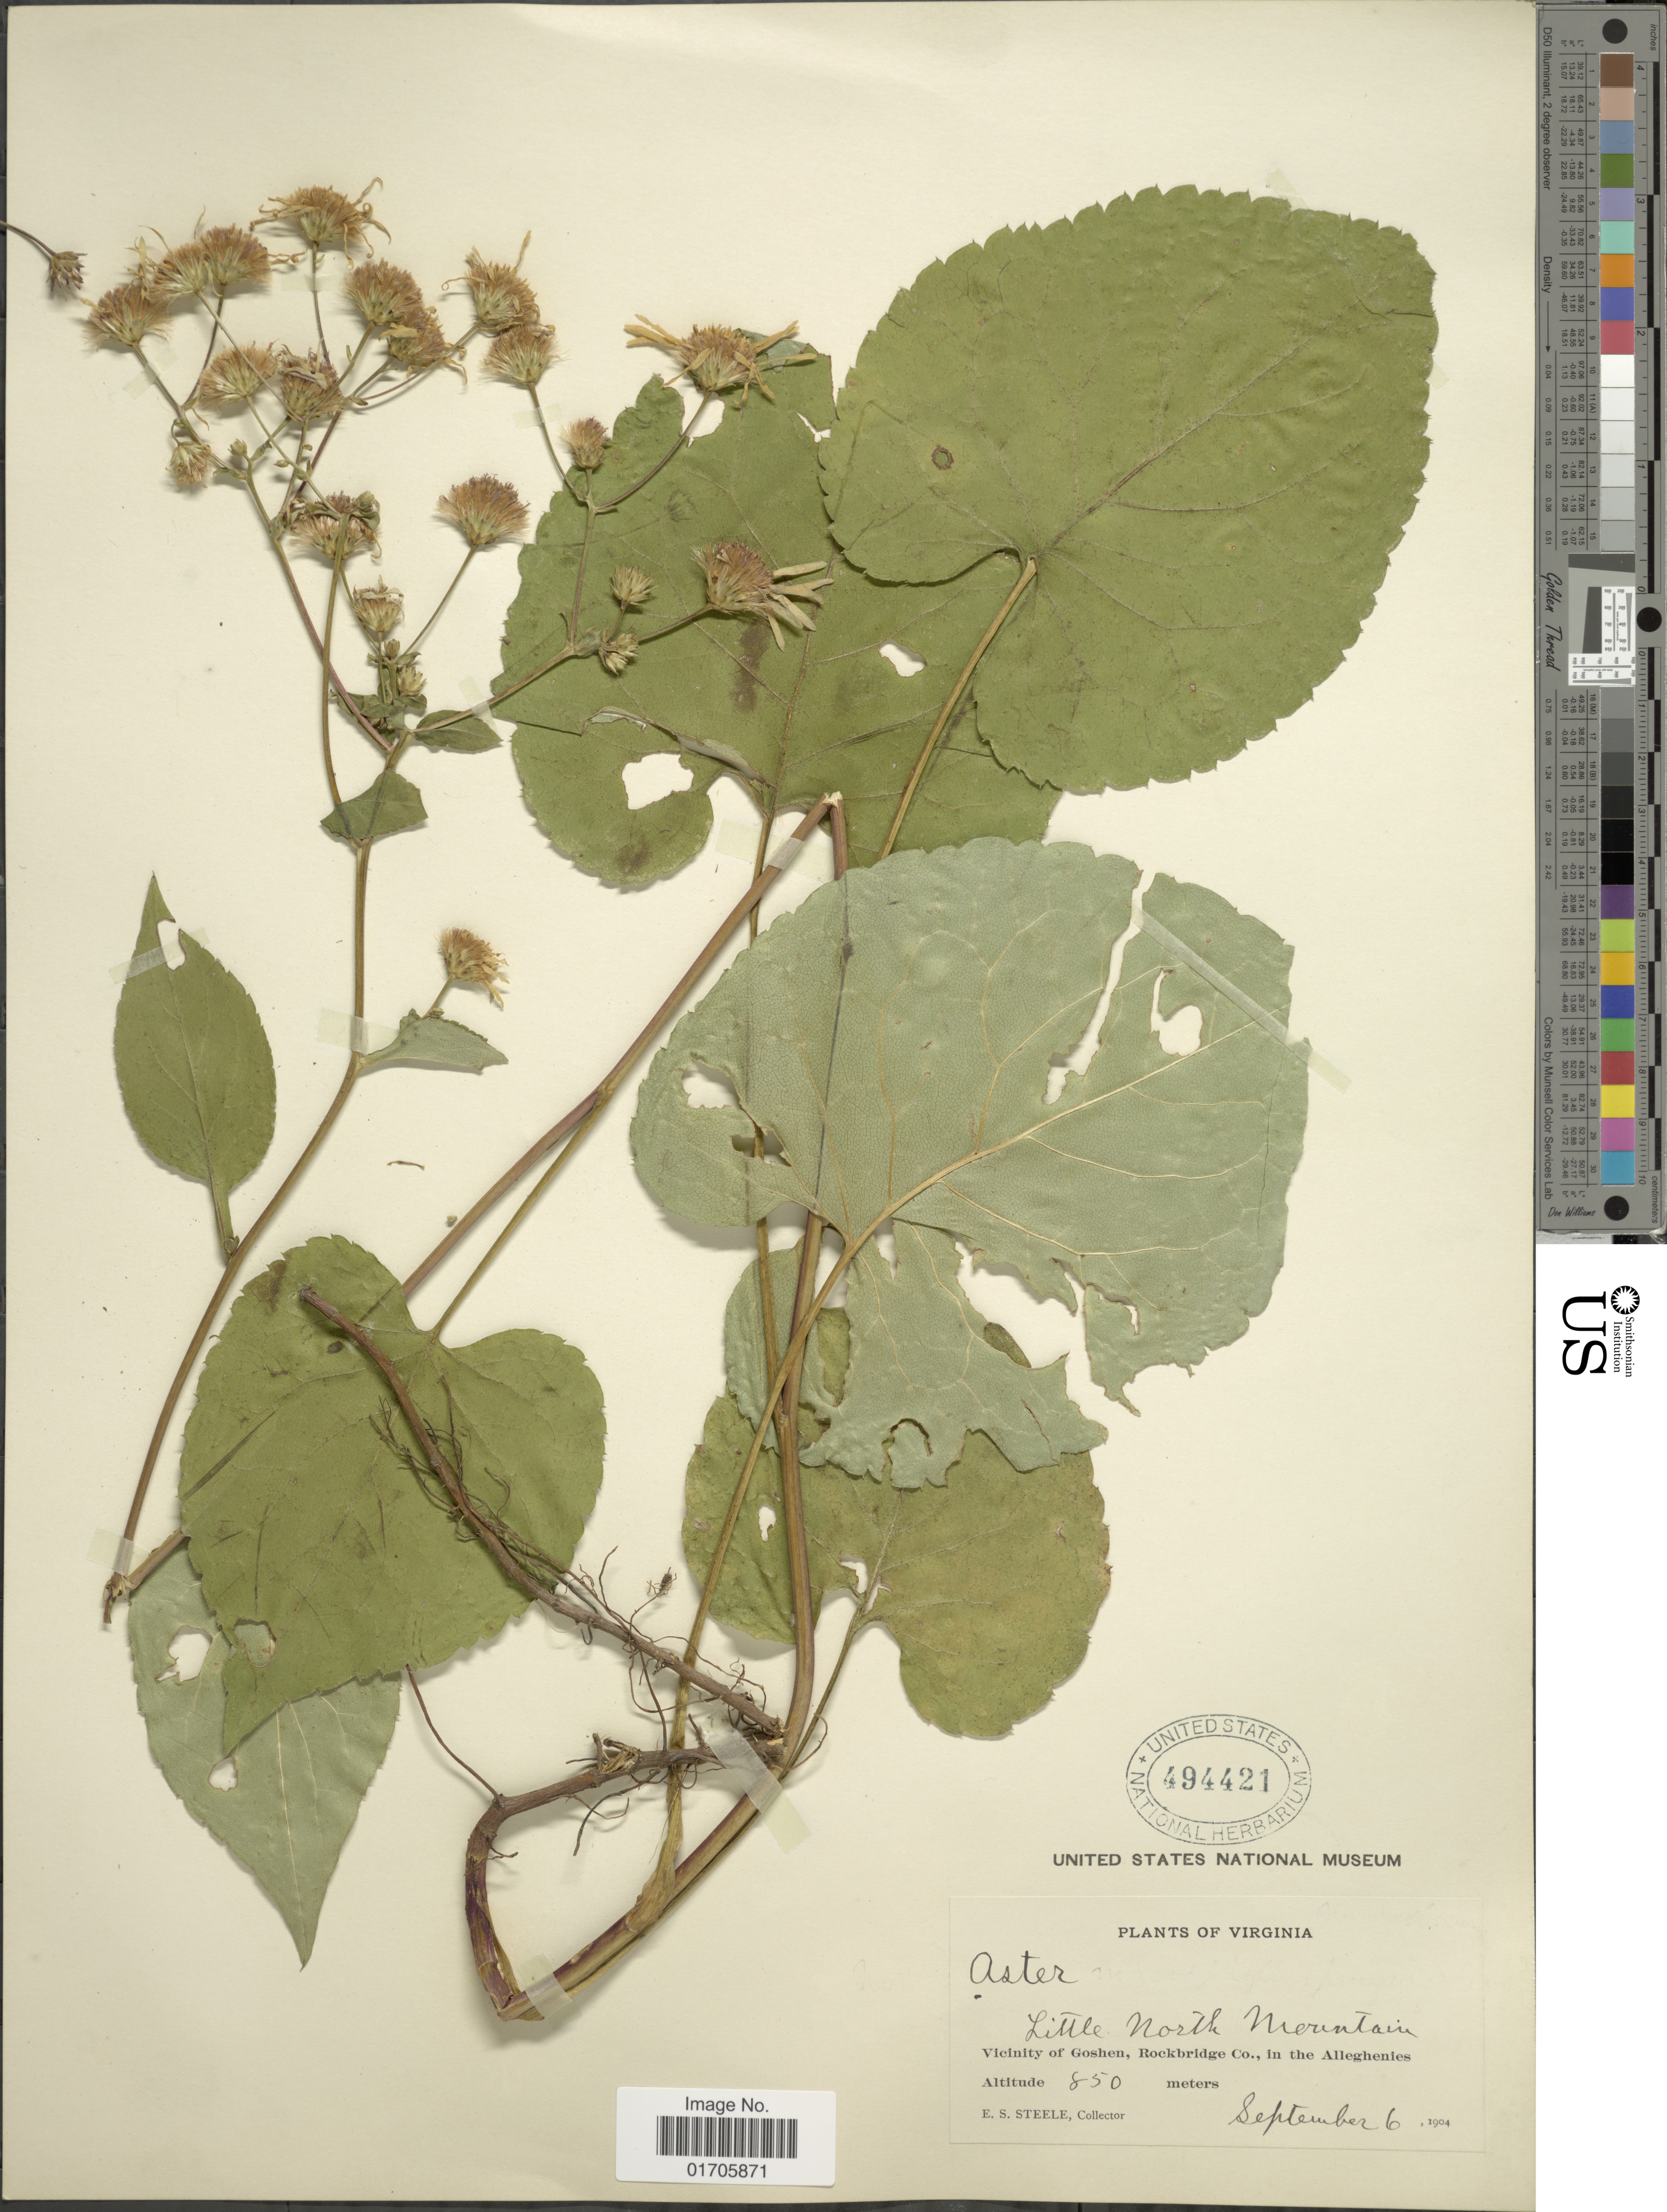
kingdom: Plantae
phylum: Tracheophyta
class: Magnoliopsida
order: Asterales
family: Asteraceae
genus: Eurybia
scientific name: Eurybia macrophylla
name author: (L.) Cass.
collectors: E. Steele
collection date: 1904-09-06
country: United States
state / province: Virginia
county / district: Rockbridge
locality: Virginia. Little North Mountain. Vicinity of Goshen, Rockbridge Co., in the Alleghenies.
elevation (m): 850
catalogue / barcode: US 494421